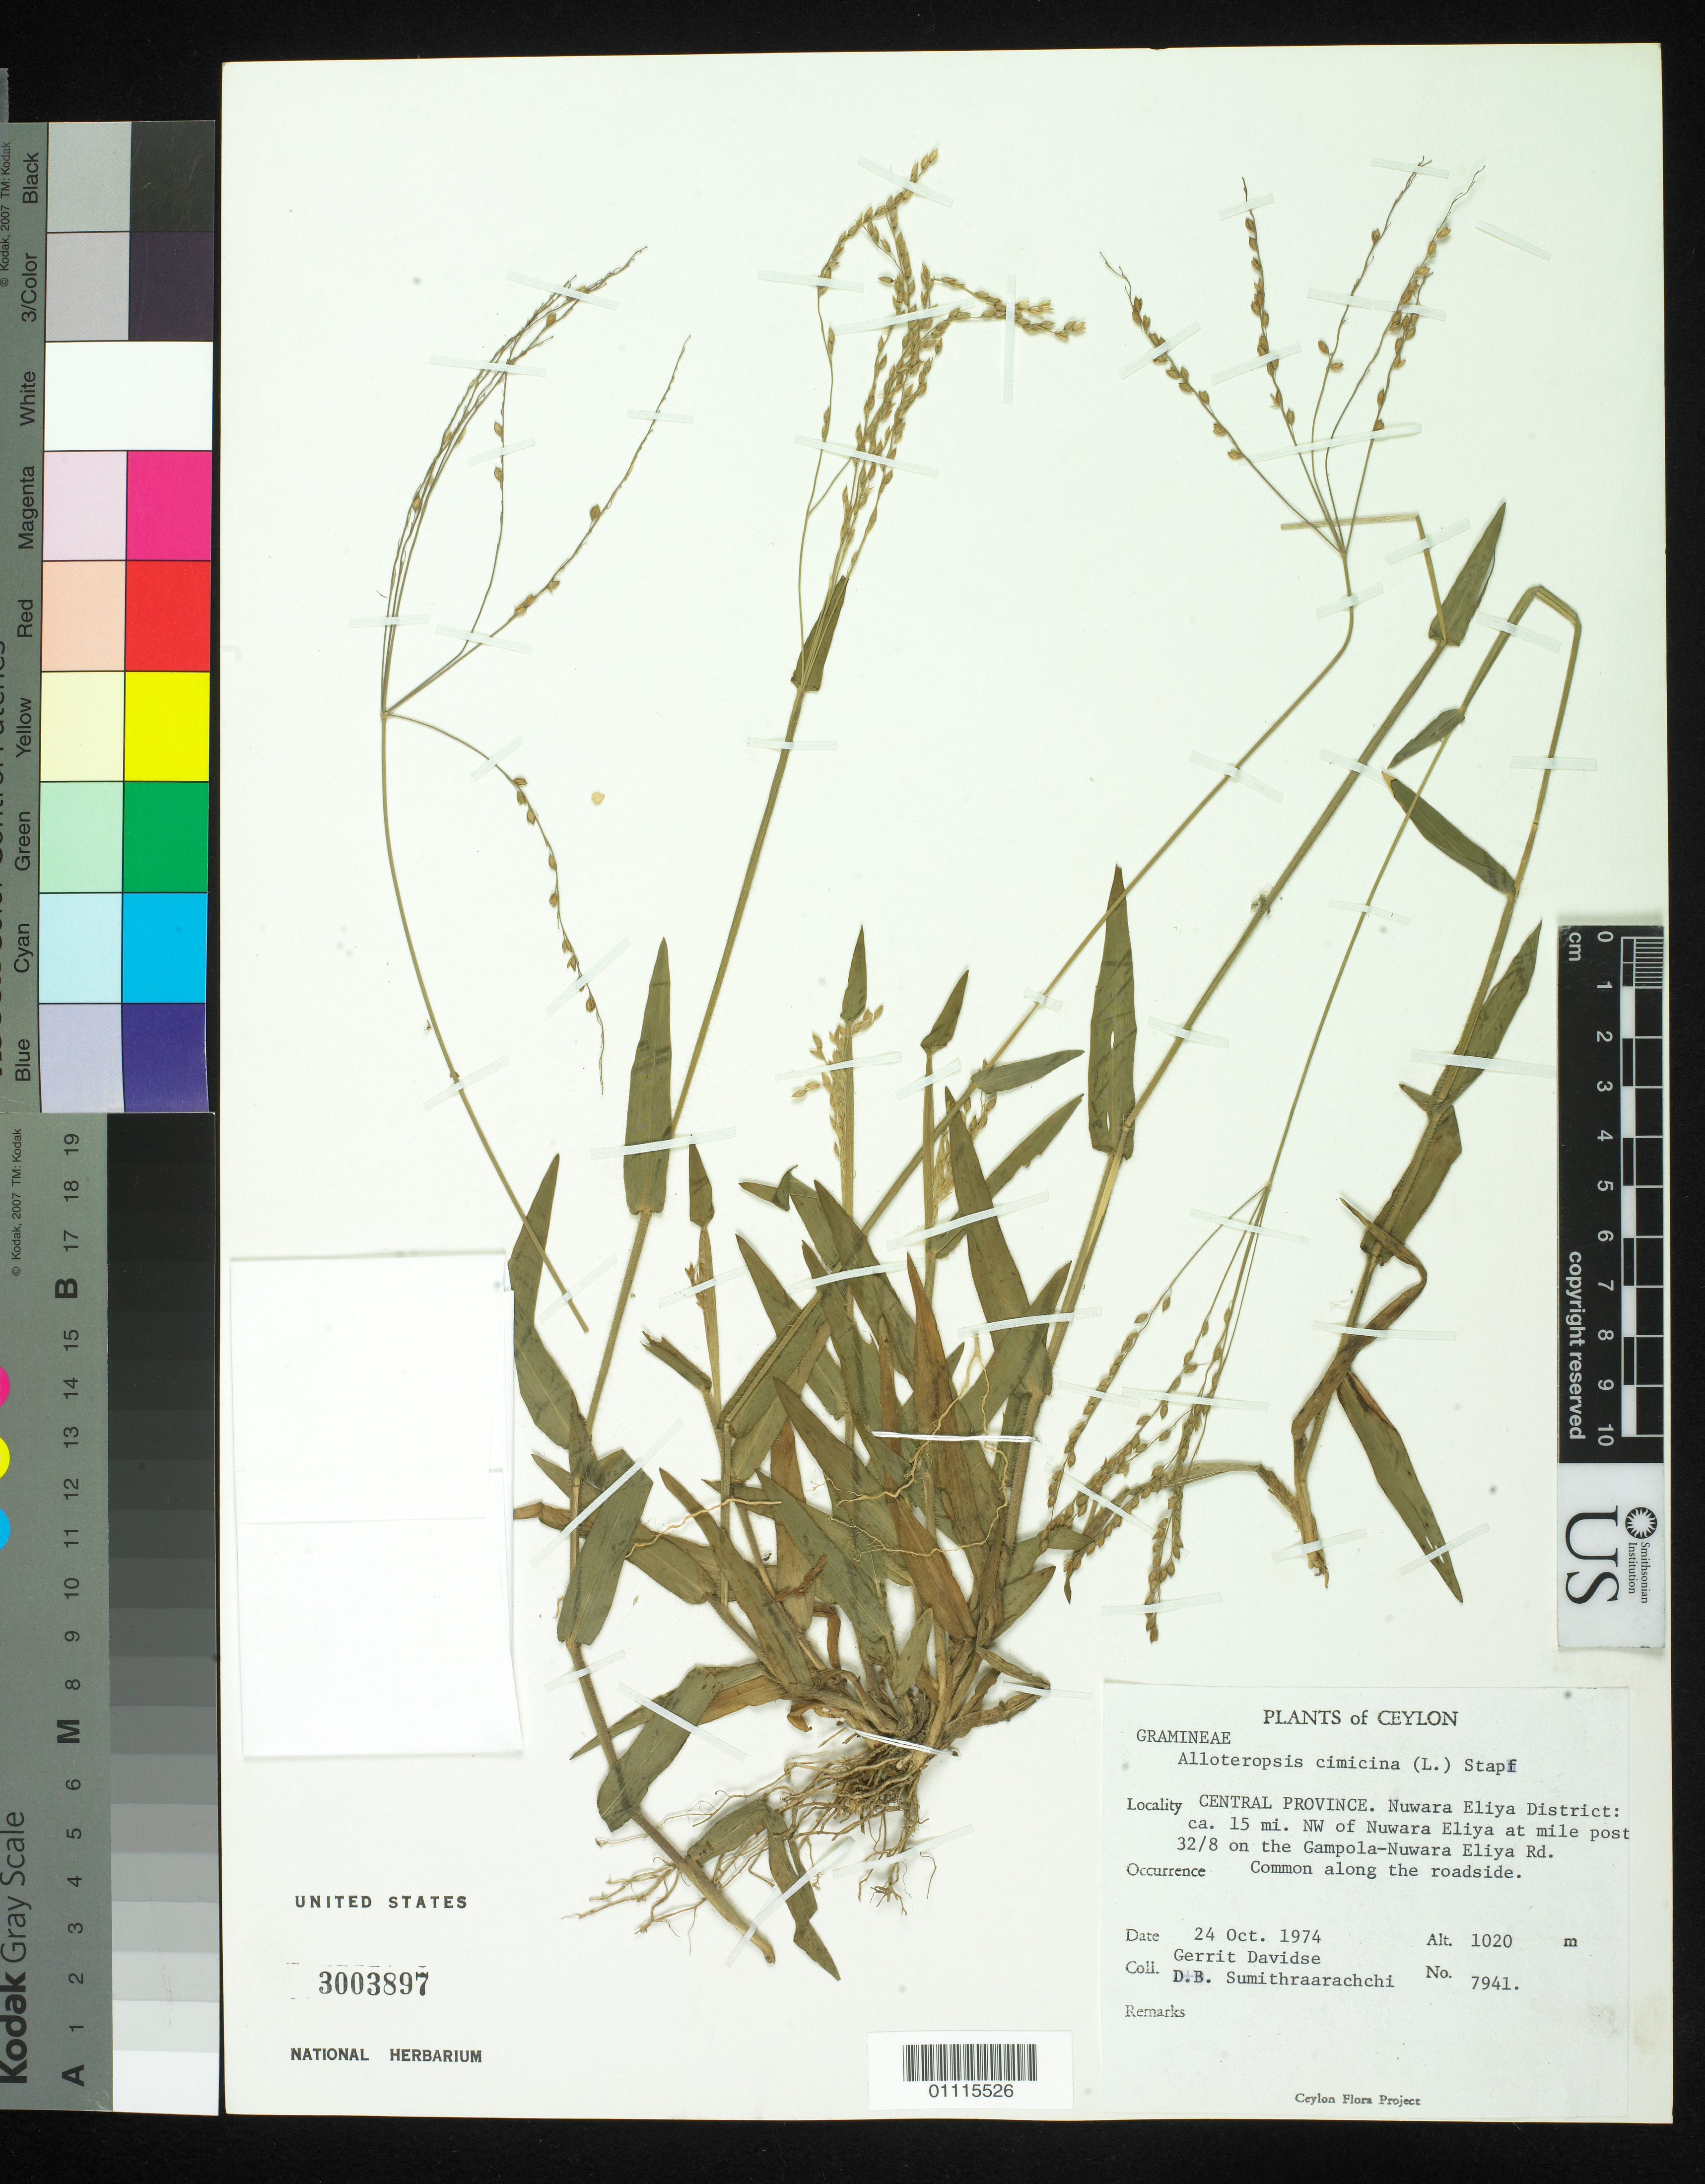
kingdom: Plantae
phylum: Tracheophyta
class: Liliopsida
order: Poales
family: Poaceae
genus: Alloteropsis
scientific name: Alloteropsis cimicina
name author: (L.) Stapf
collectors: G. Davidse & D. B. Sumithraarachchi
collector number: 7941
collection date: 1974-10-24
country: Sri Lanka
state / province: Central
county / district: Nuwara Eliya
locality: ca. 15 mi. NW of Nuwara Eliya at mile post 32/8 on the Gampola-Nuwara Eliya Rd.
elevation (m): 1020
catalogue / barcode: US 3003897